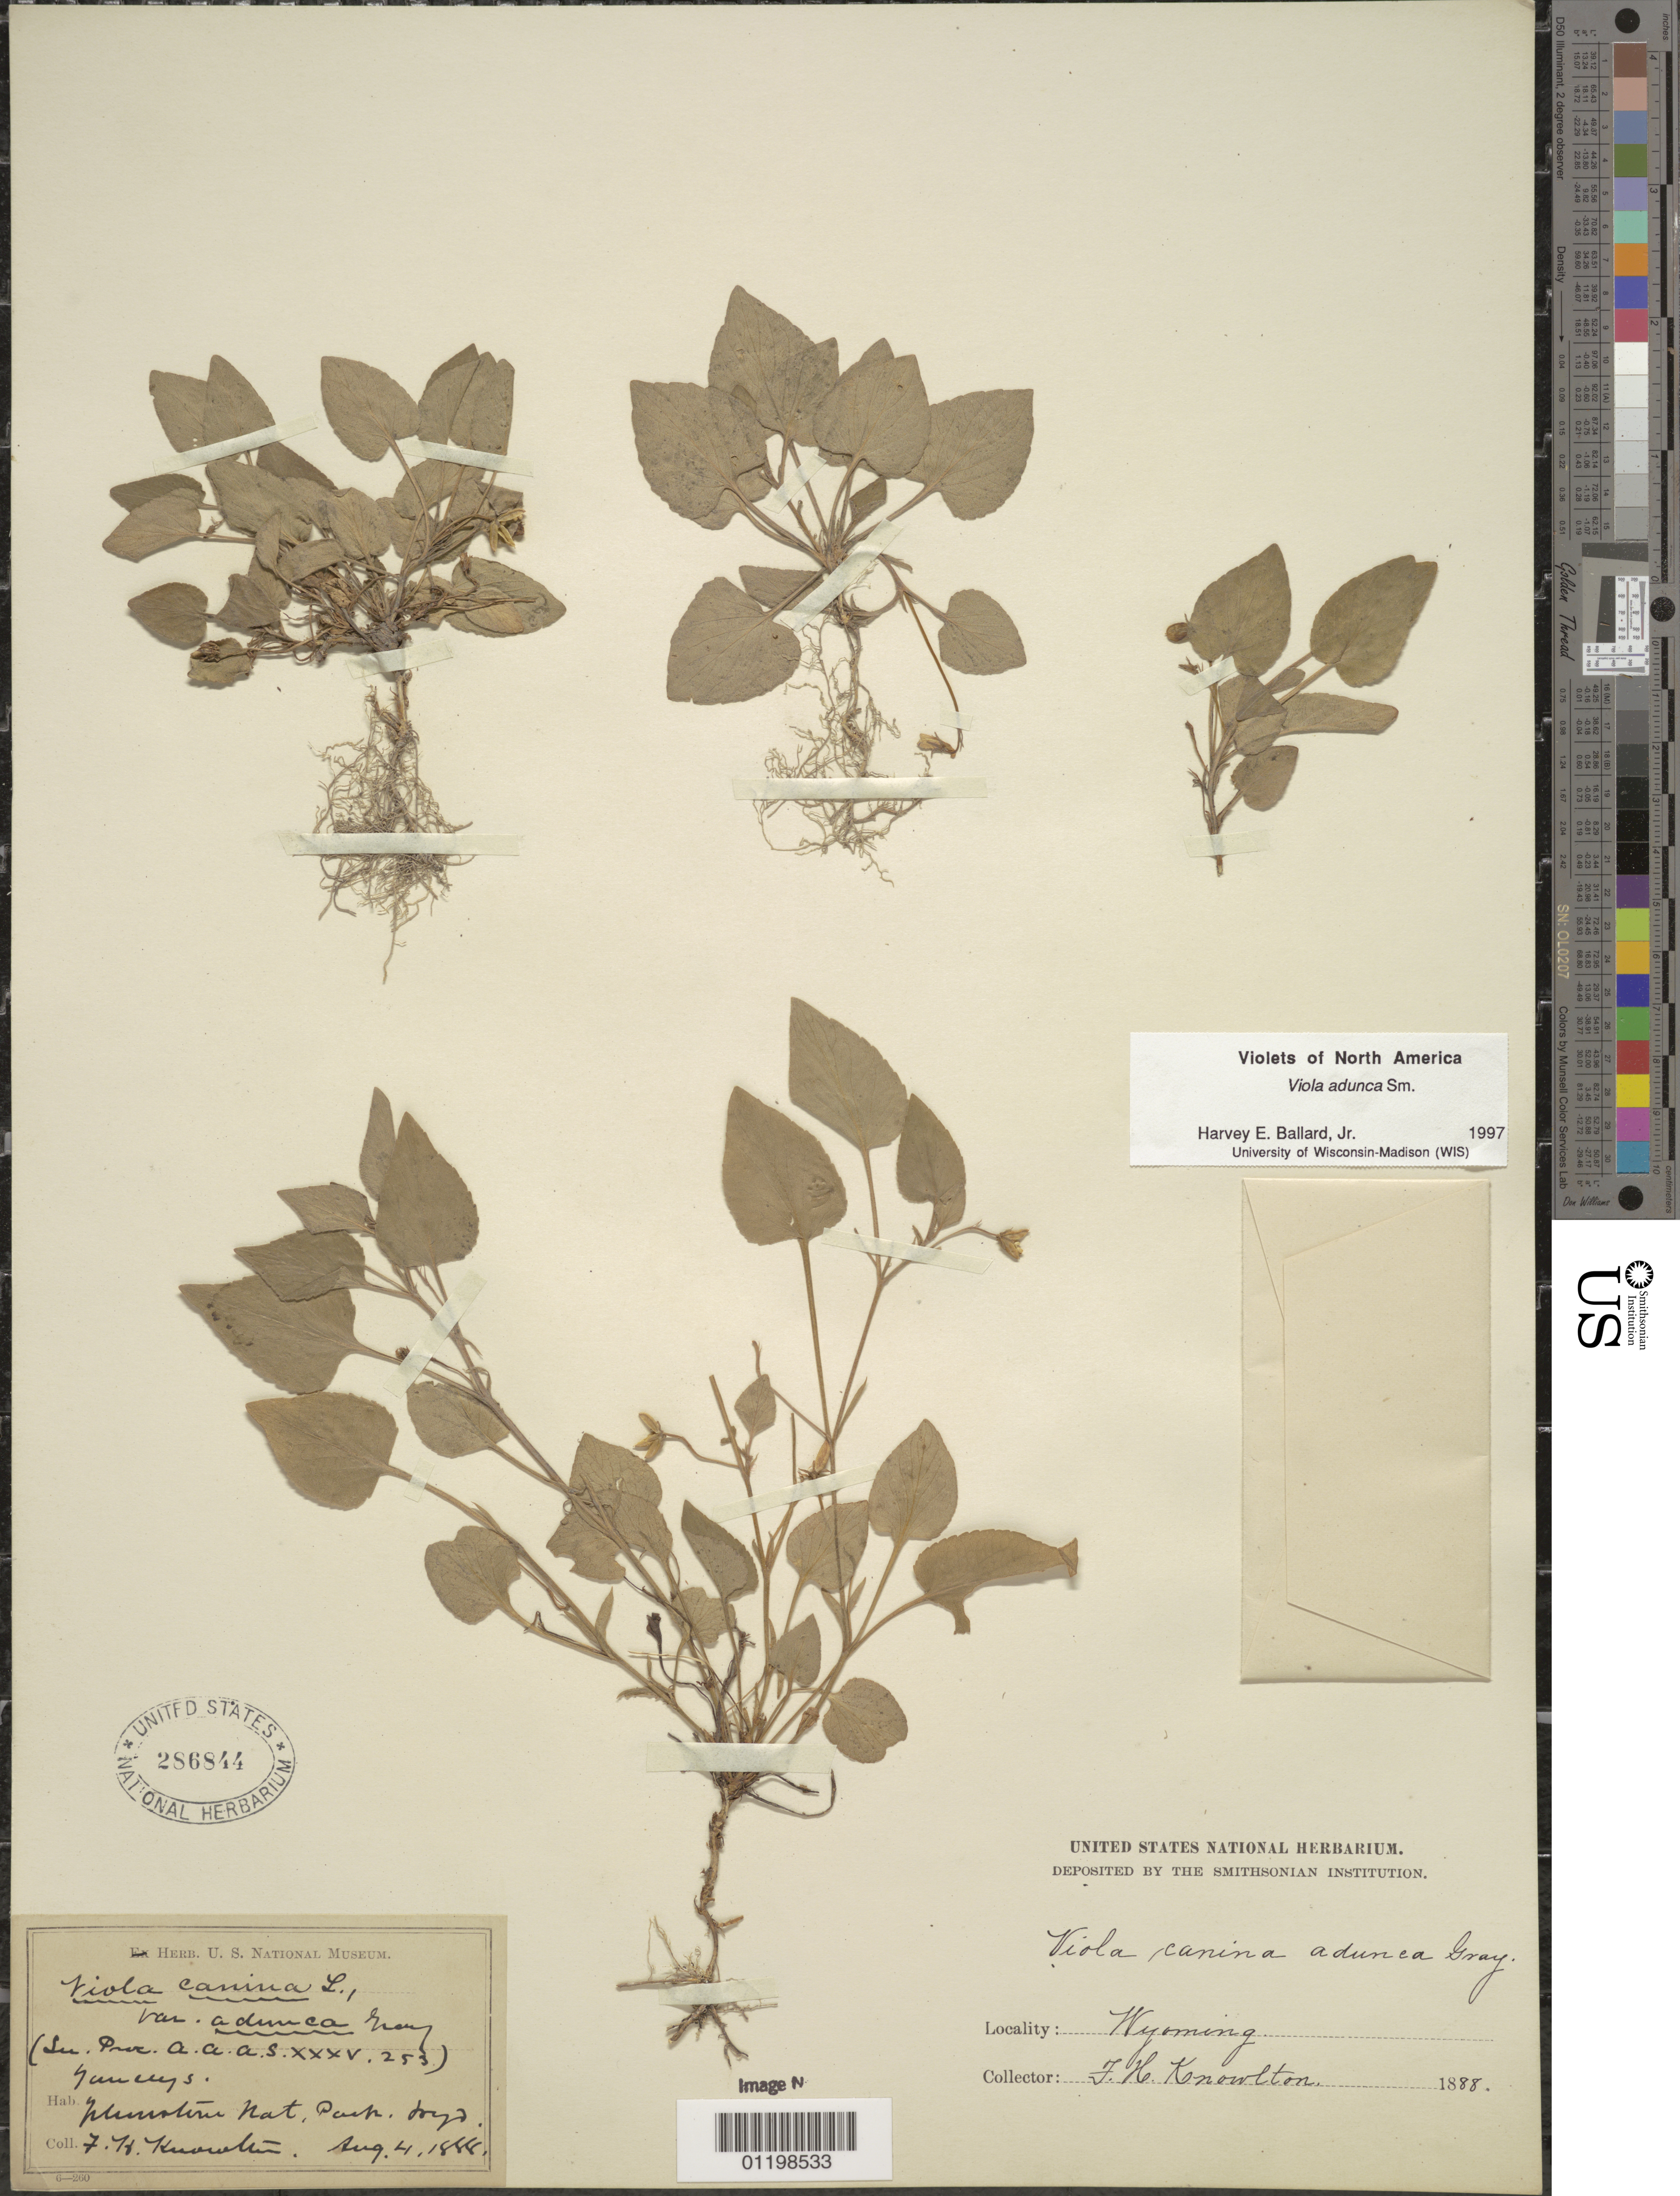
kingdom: Plantae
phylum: Tracheophyta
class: Magnoliopsida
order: Malpighiales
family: Violaceae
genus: Viola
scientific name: Viola adunca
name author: Sm.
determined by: Ballard, Harvey E.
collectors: F. H. Knowlton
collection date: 1888-08-04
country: United States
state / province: Wyoming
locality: Yellowstone National Park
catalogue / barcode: US 286844